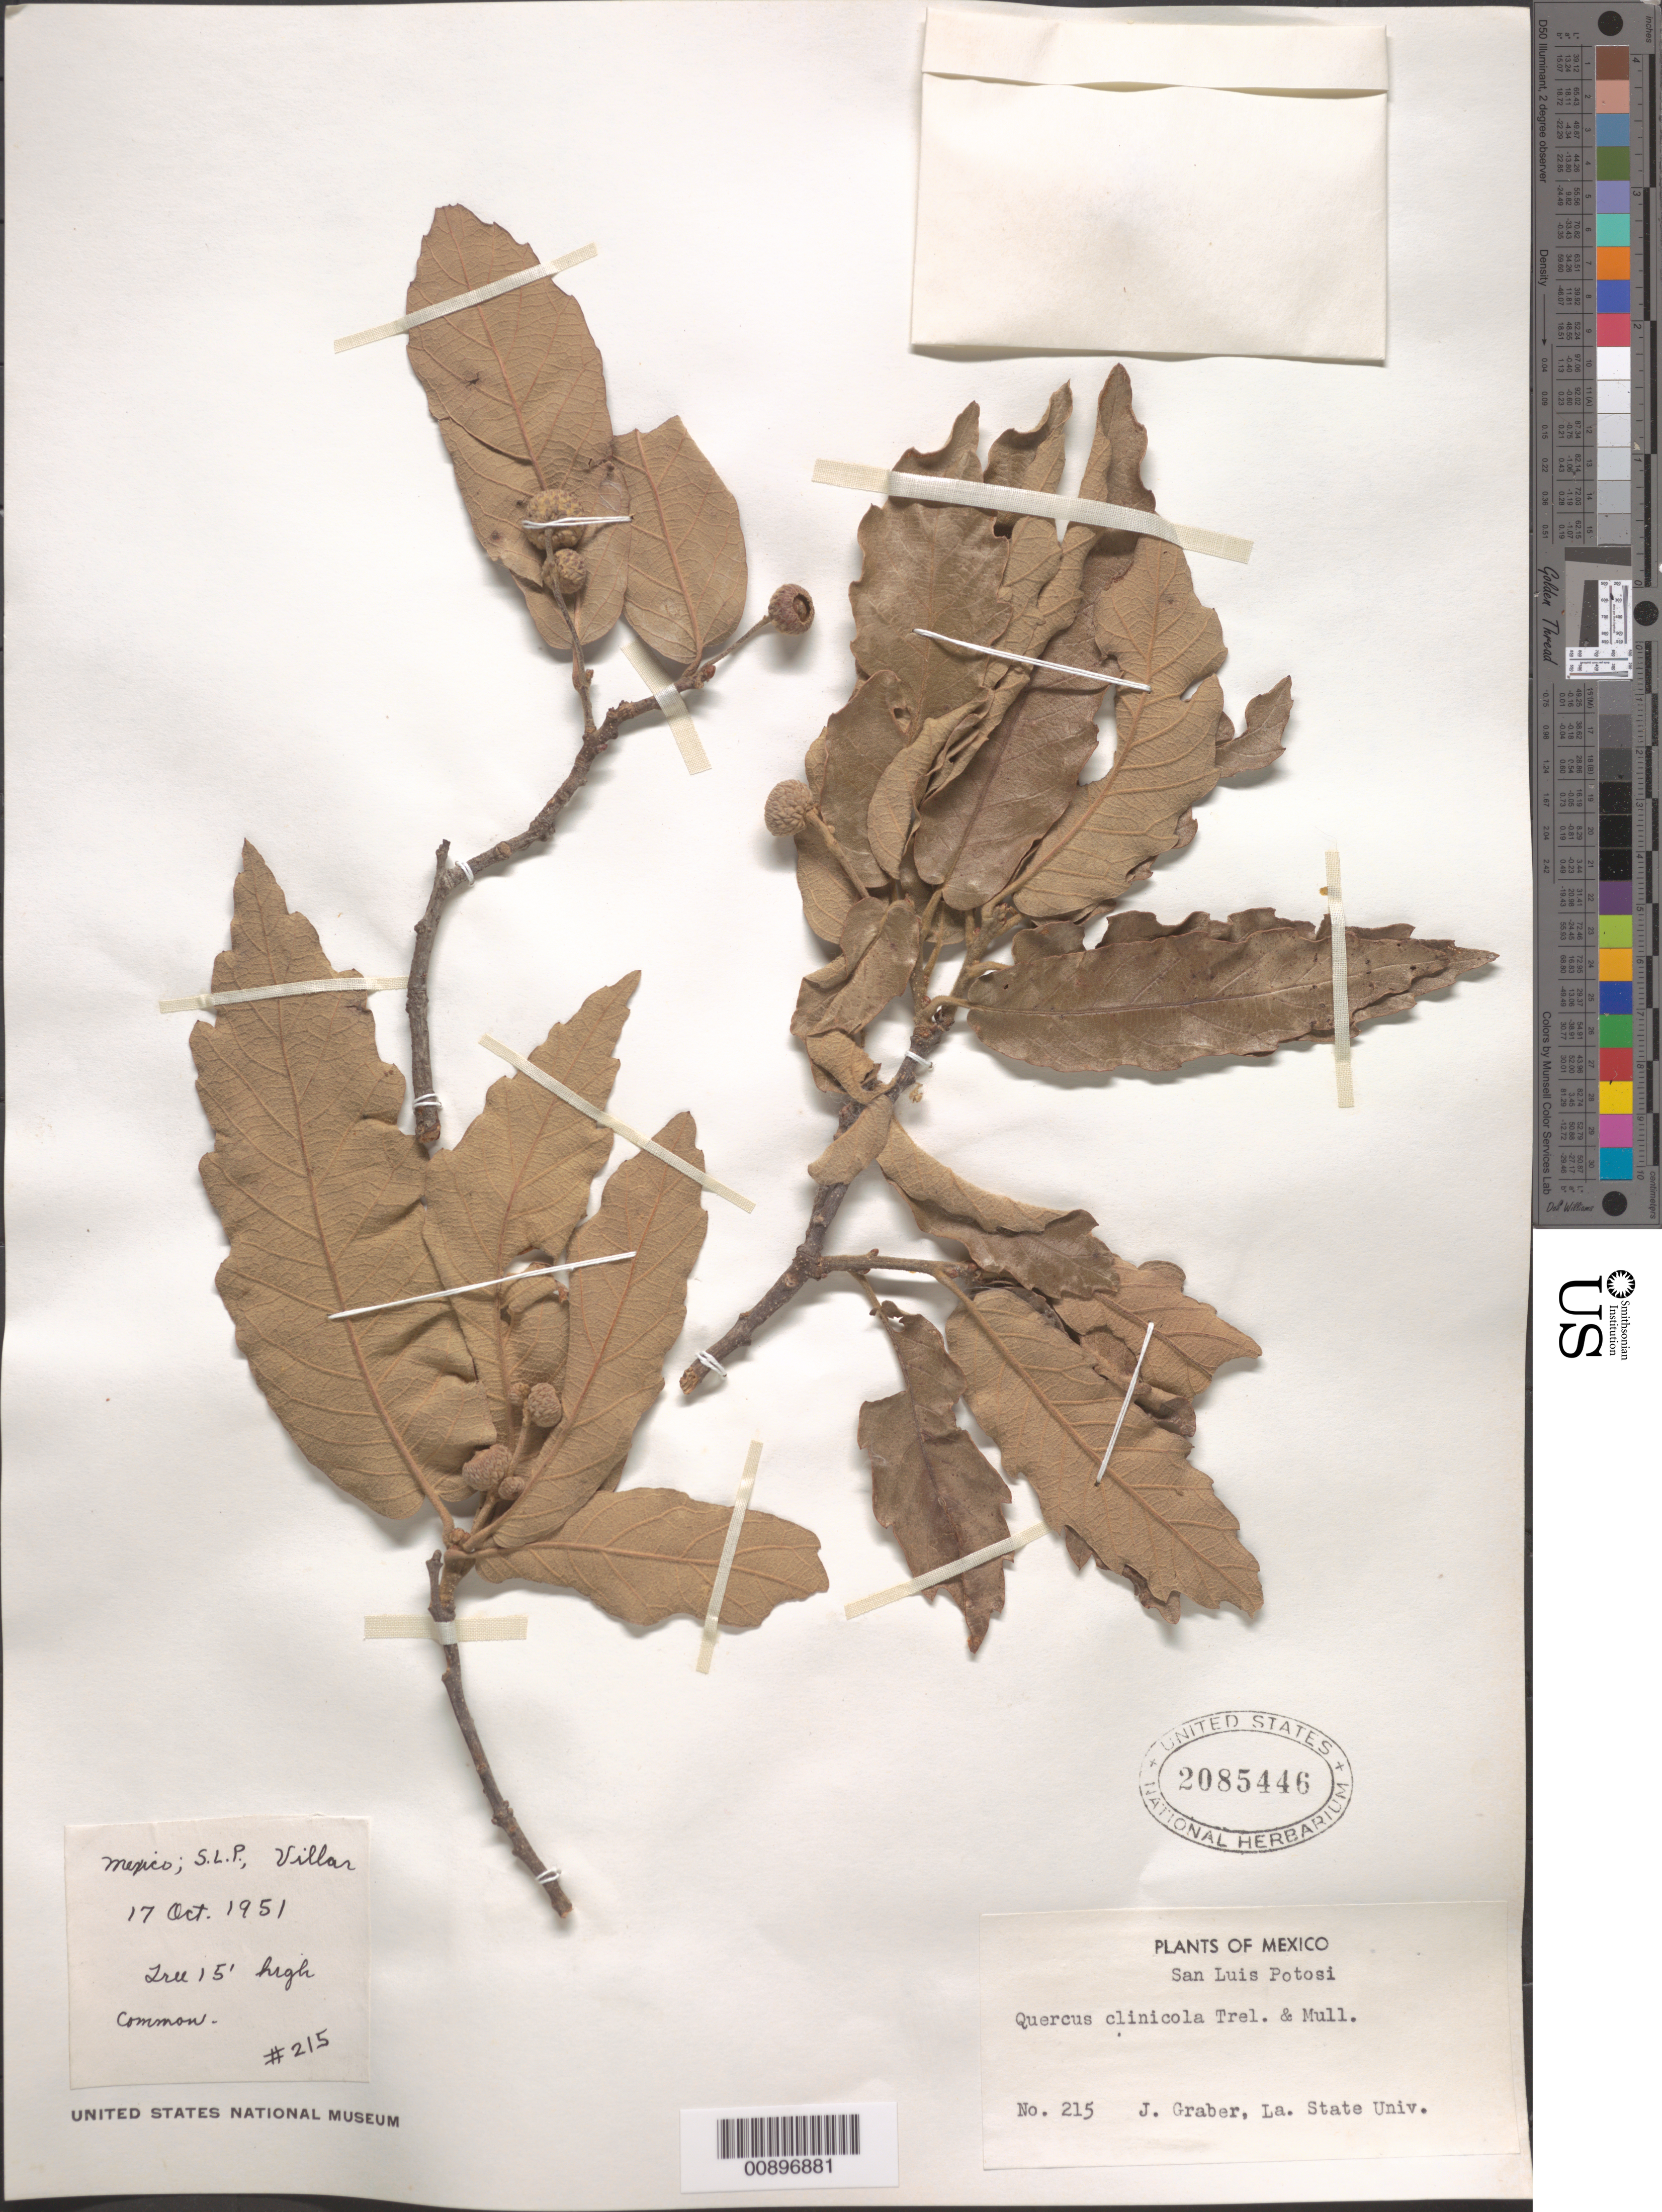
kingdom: Plantae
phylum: Tracheophyta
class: Magnoliopsida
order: Fagales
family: Fagaceae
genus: Quercus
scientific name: Quercus clivicola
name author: Trel. & C.H. Mull.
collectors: J. Graber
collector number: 215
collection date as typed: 17 Oct 1951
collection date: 1951-10-17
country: Mexico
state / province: San Luis Potosí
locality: San Luis Potosí, Villar.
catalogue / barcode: US 2085446